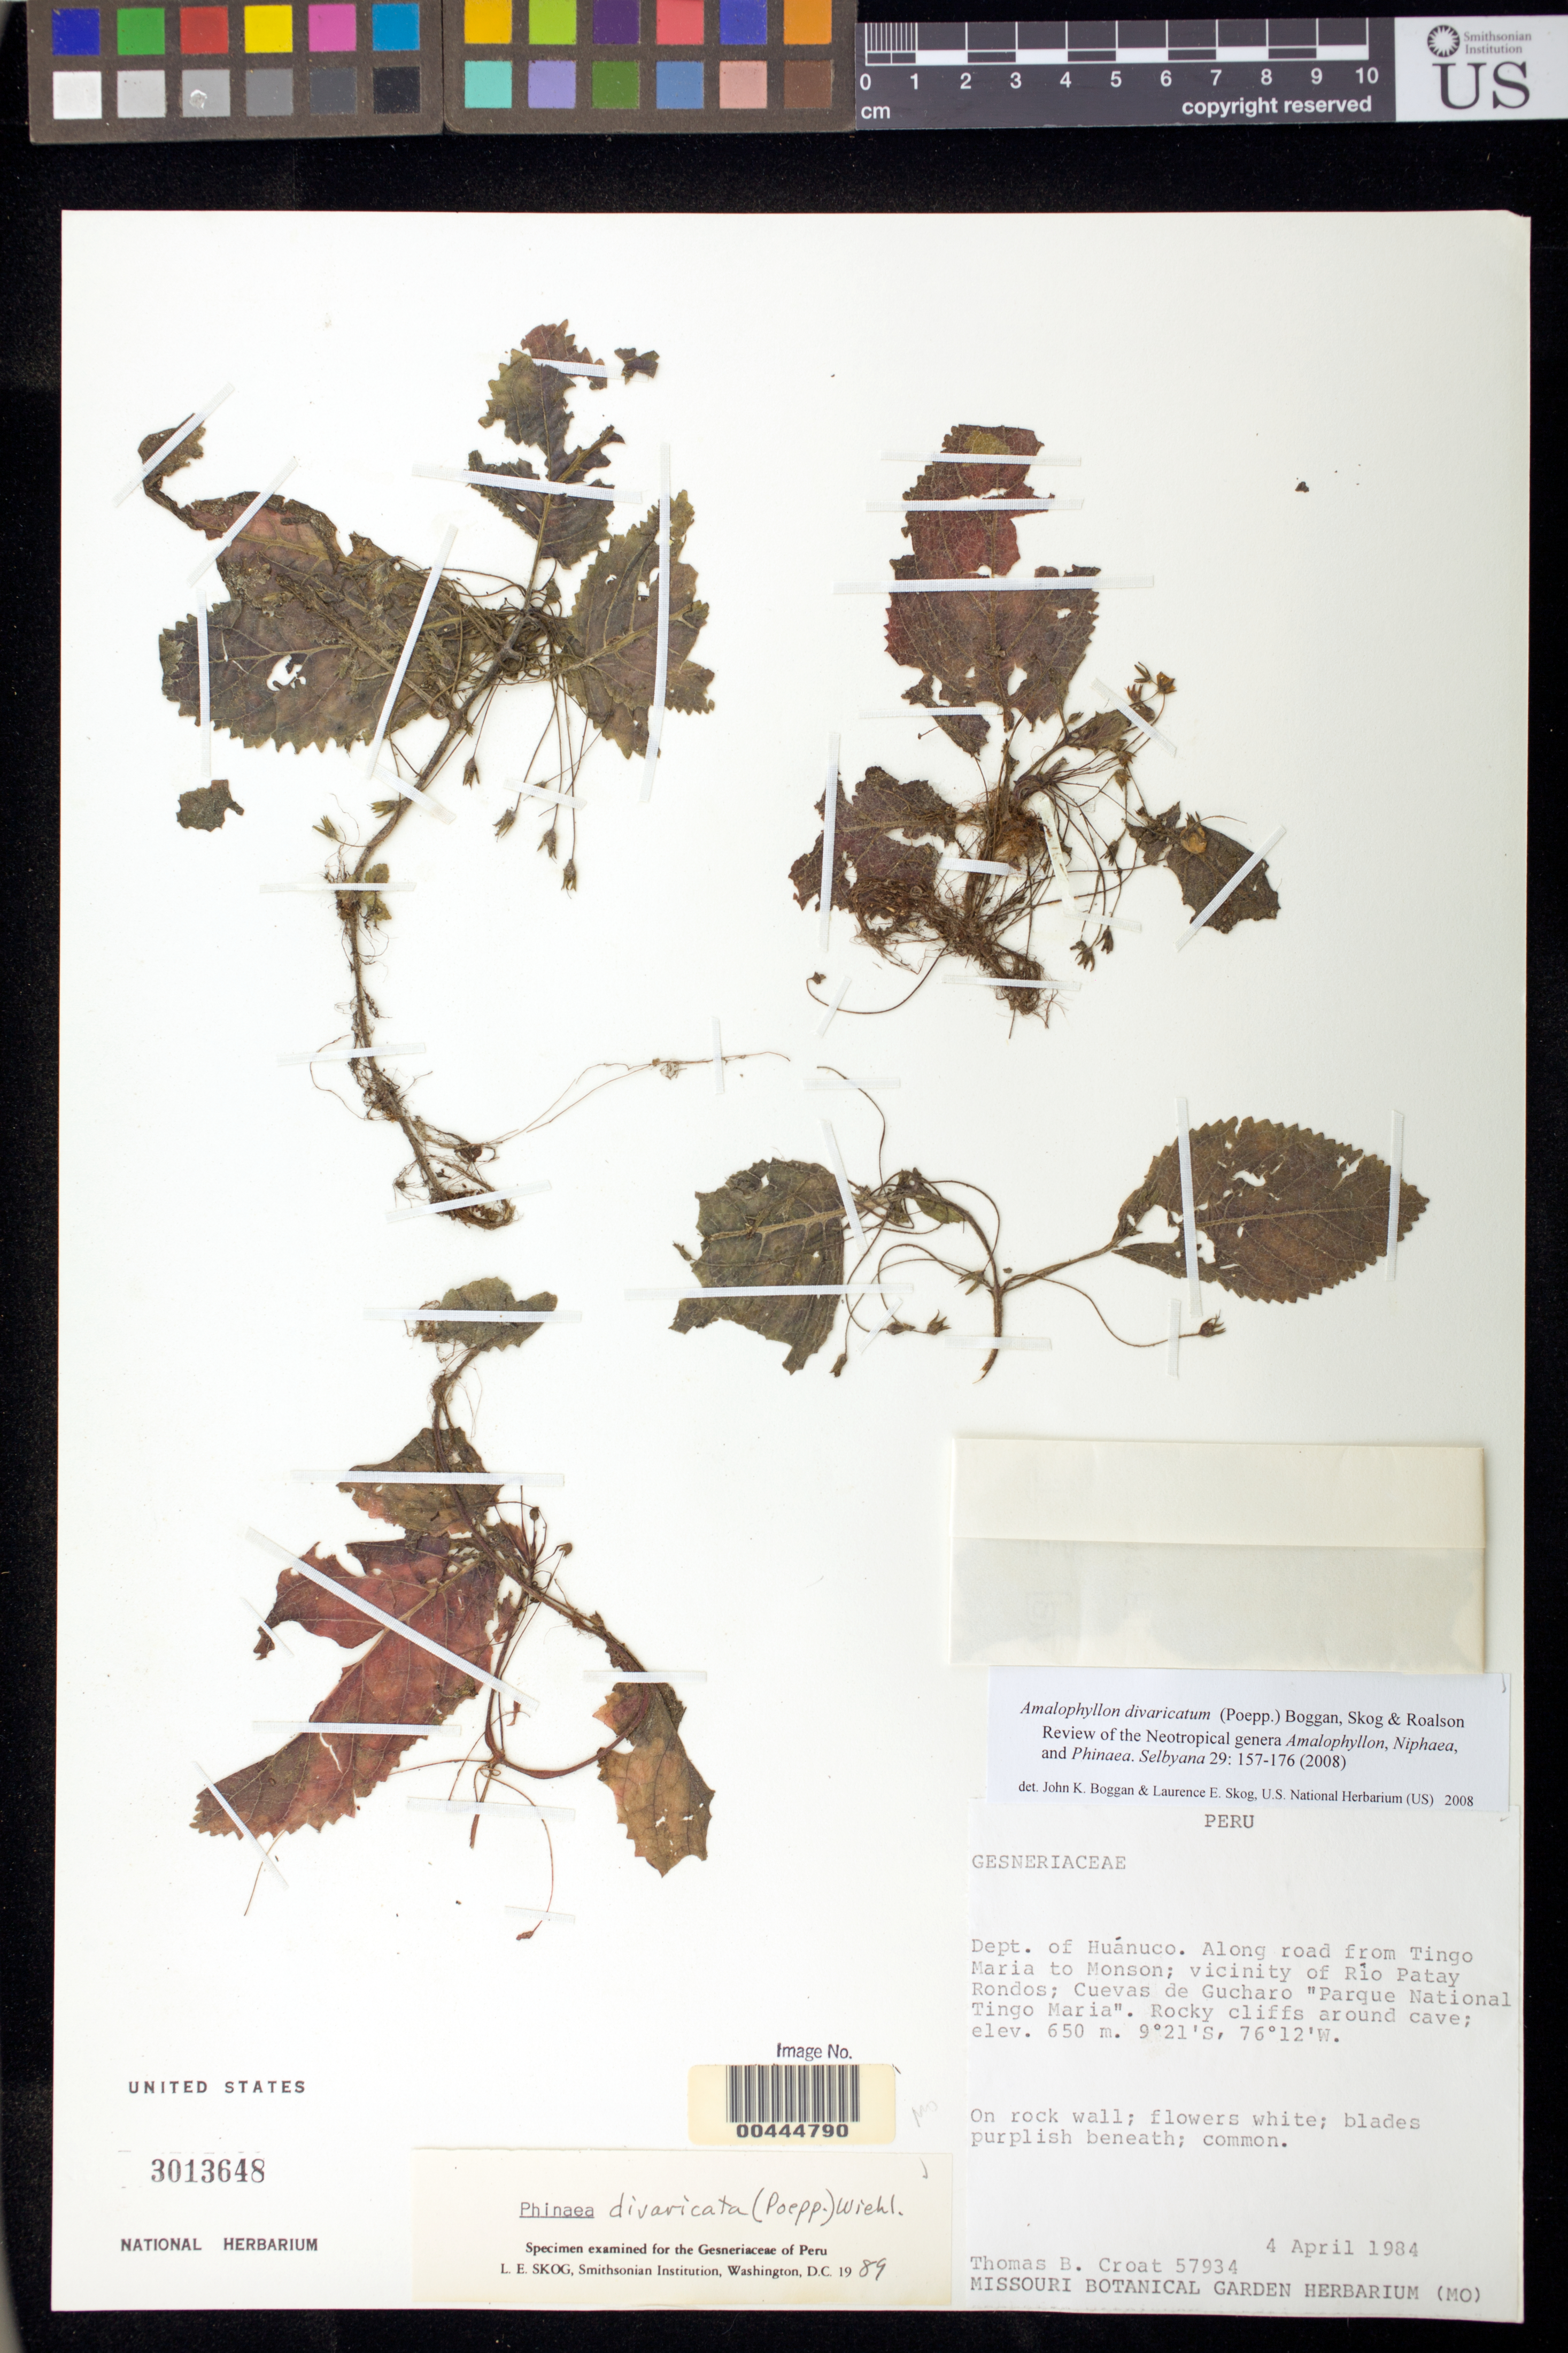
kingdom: Plantae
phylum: Tracheophyta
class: Magnoliopsida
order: Lamiales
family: Gesneriaceae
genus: Amalophyllon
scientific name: Amalophyllon divaricatum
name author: (Poepp.) Boggan et al.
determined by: Boggan, J. K.; Skog, L. E.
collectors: T. B. Croat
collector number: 57934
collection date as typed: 04 Apr 1984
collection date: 1984-04-04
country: Peru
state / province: Huánuco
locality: Along road from Tingo Maria to Monson; vicinity of Río Patay Rondos; Cuevas de Gucharo "Parque National Tingo Maria"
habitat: Rocky cliffs around cave; on rock wall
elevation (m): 650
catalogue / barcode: US 3013648